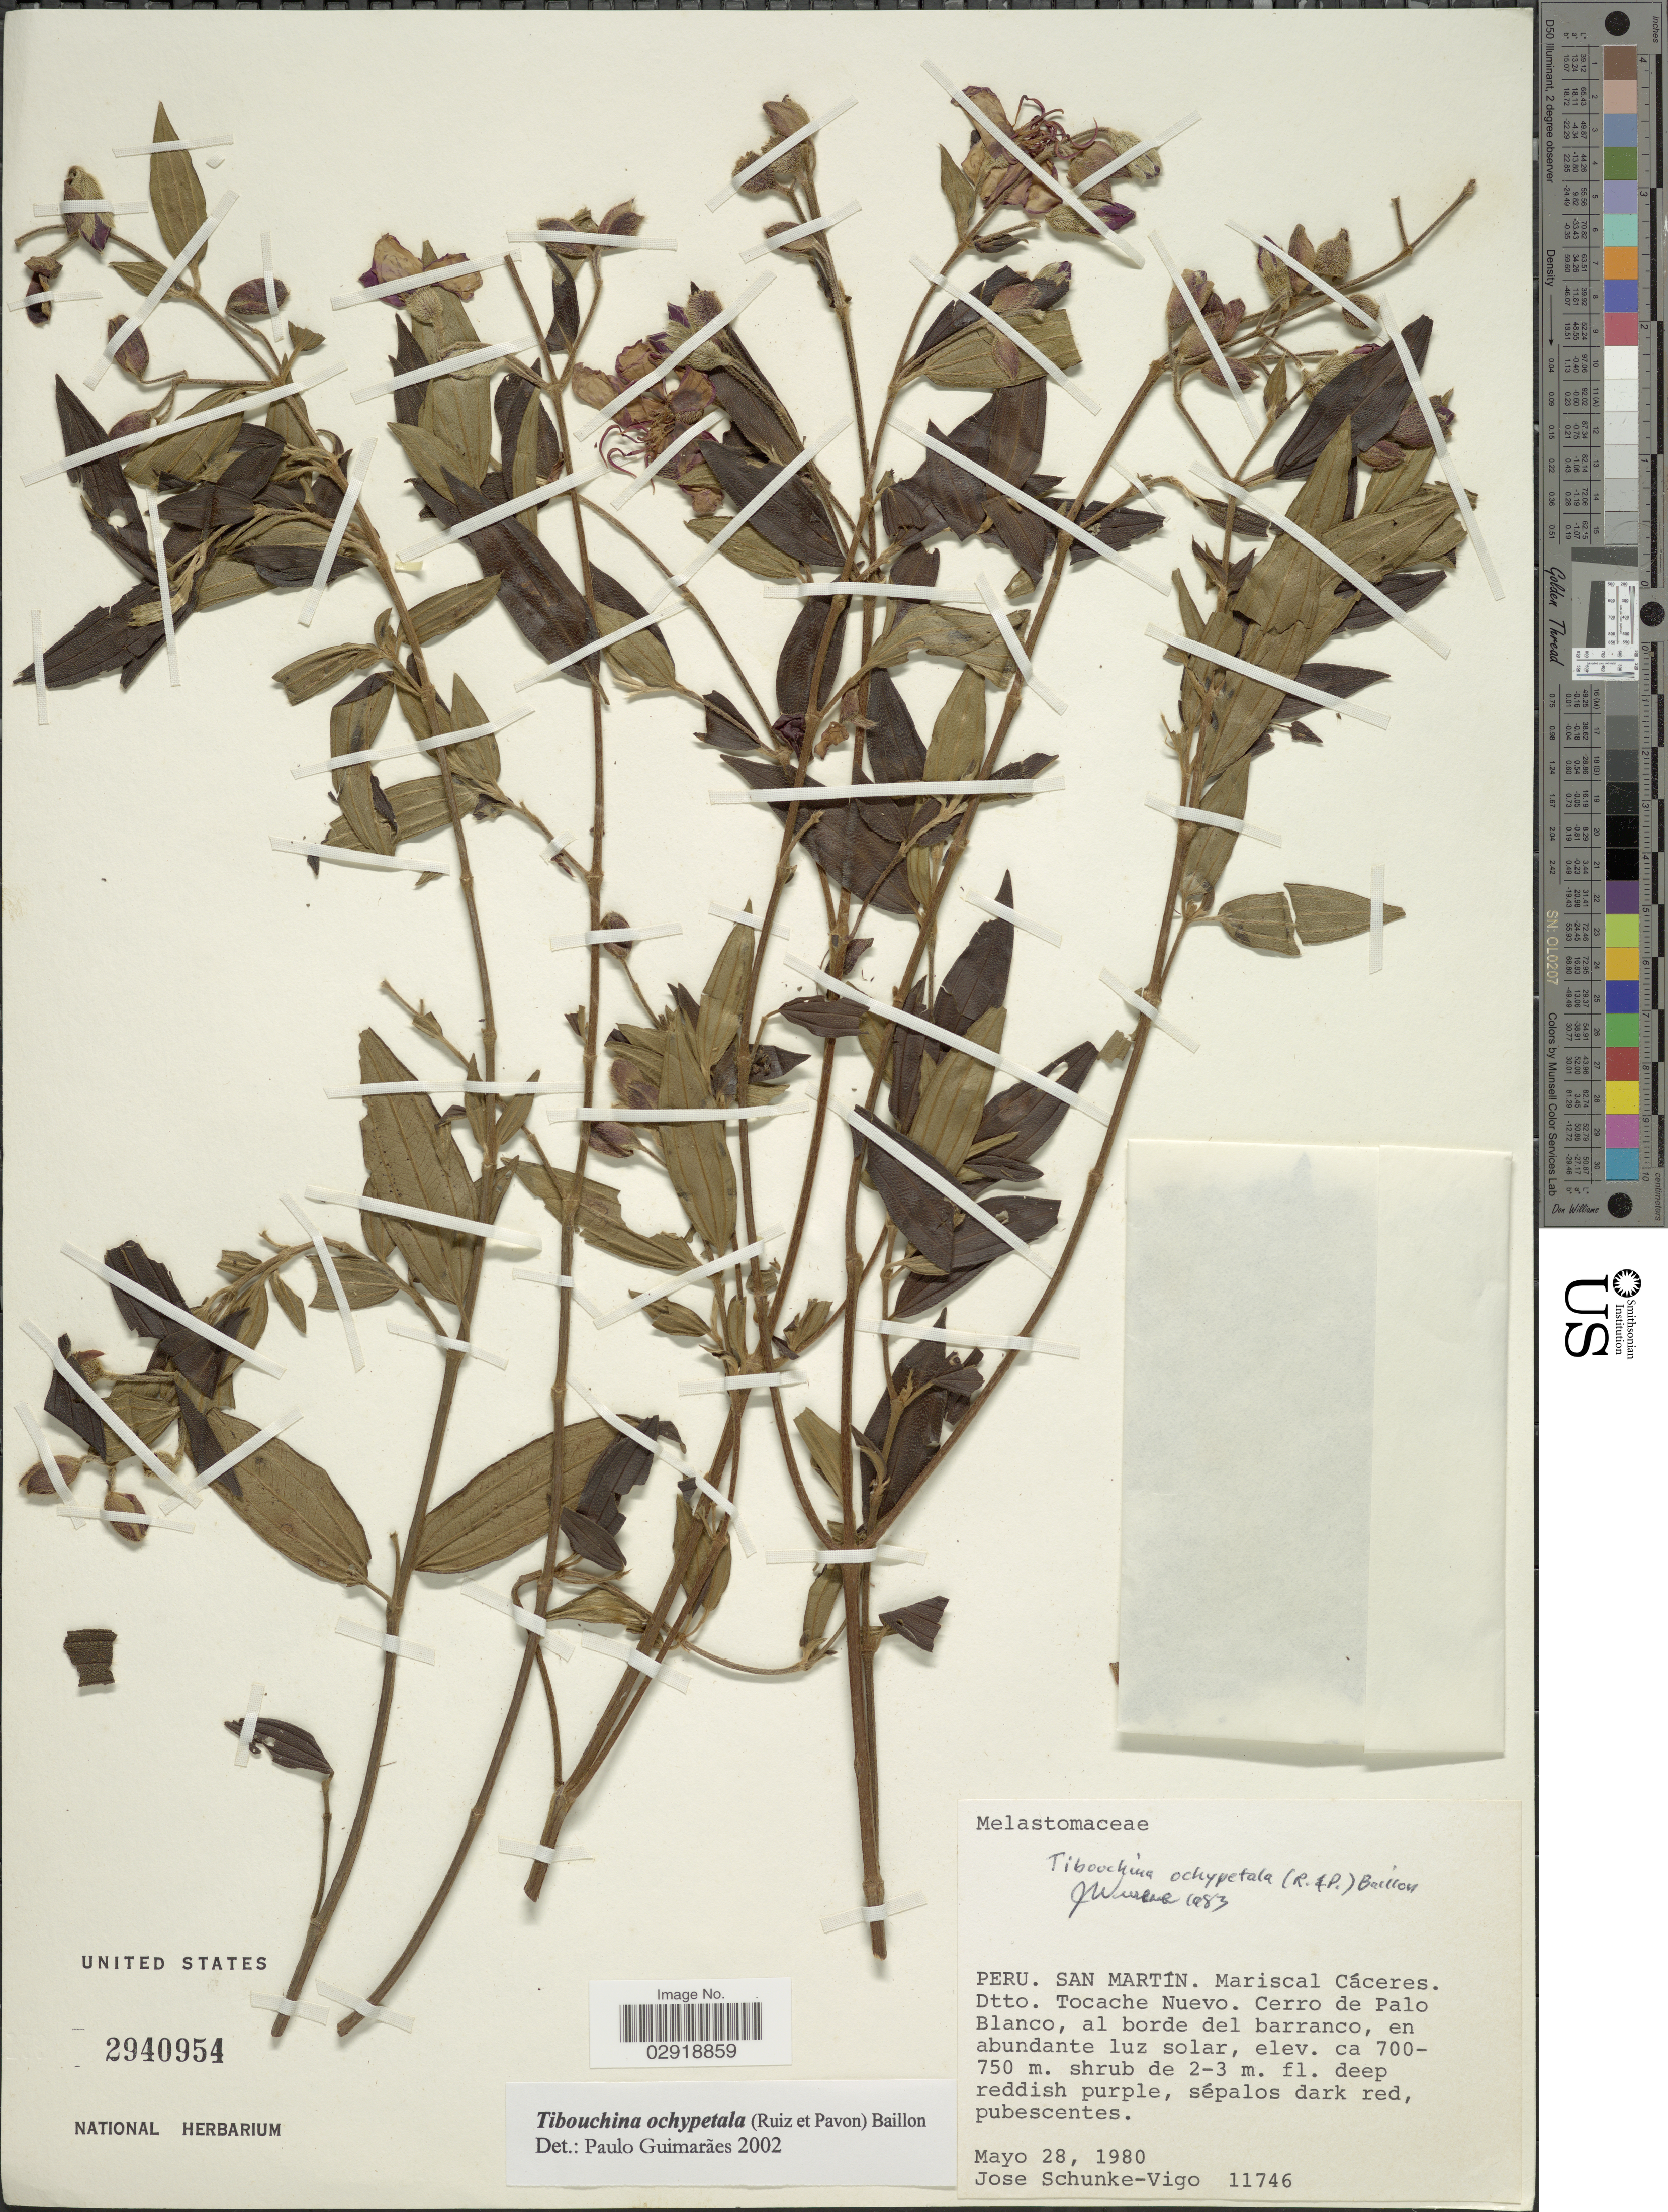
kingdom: Plantae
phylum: Tracheophyta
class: Magnoliopsida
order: Myrtales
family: Melastomataceae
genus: Pleroma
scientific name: Pleroma ochypetalum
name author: (Ruiz & Pav.) D. Don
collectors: J. Schunke Vigo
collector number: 11746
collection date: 1980-05-28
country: Peru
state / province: San Martín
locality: Mariscal Cáceres. Dtto. Tocache Nuevo. Cerro de Palo Blanco.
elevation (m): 700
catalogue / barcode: US 2940954